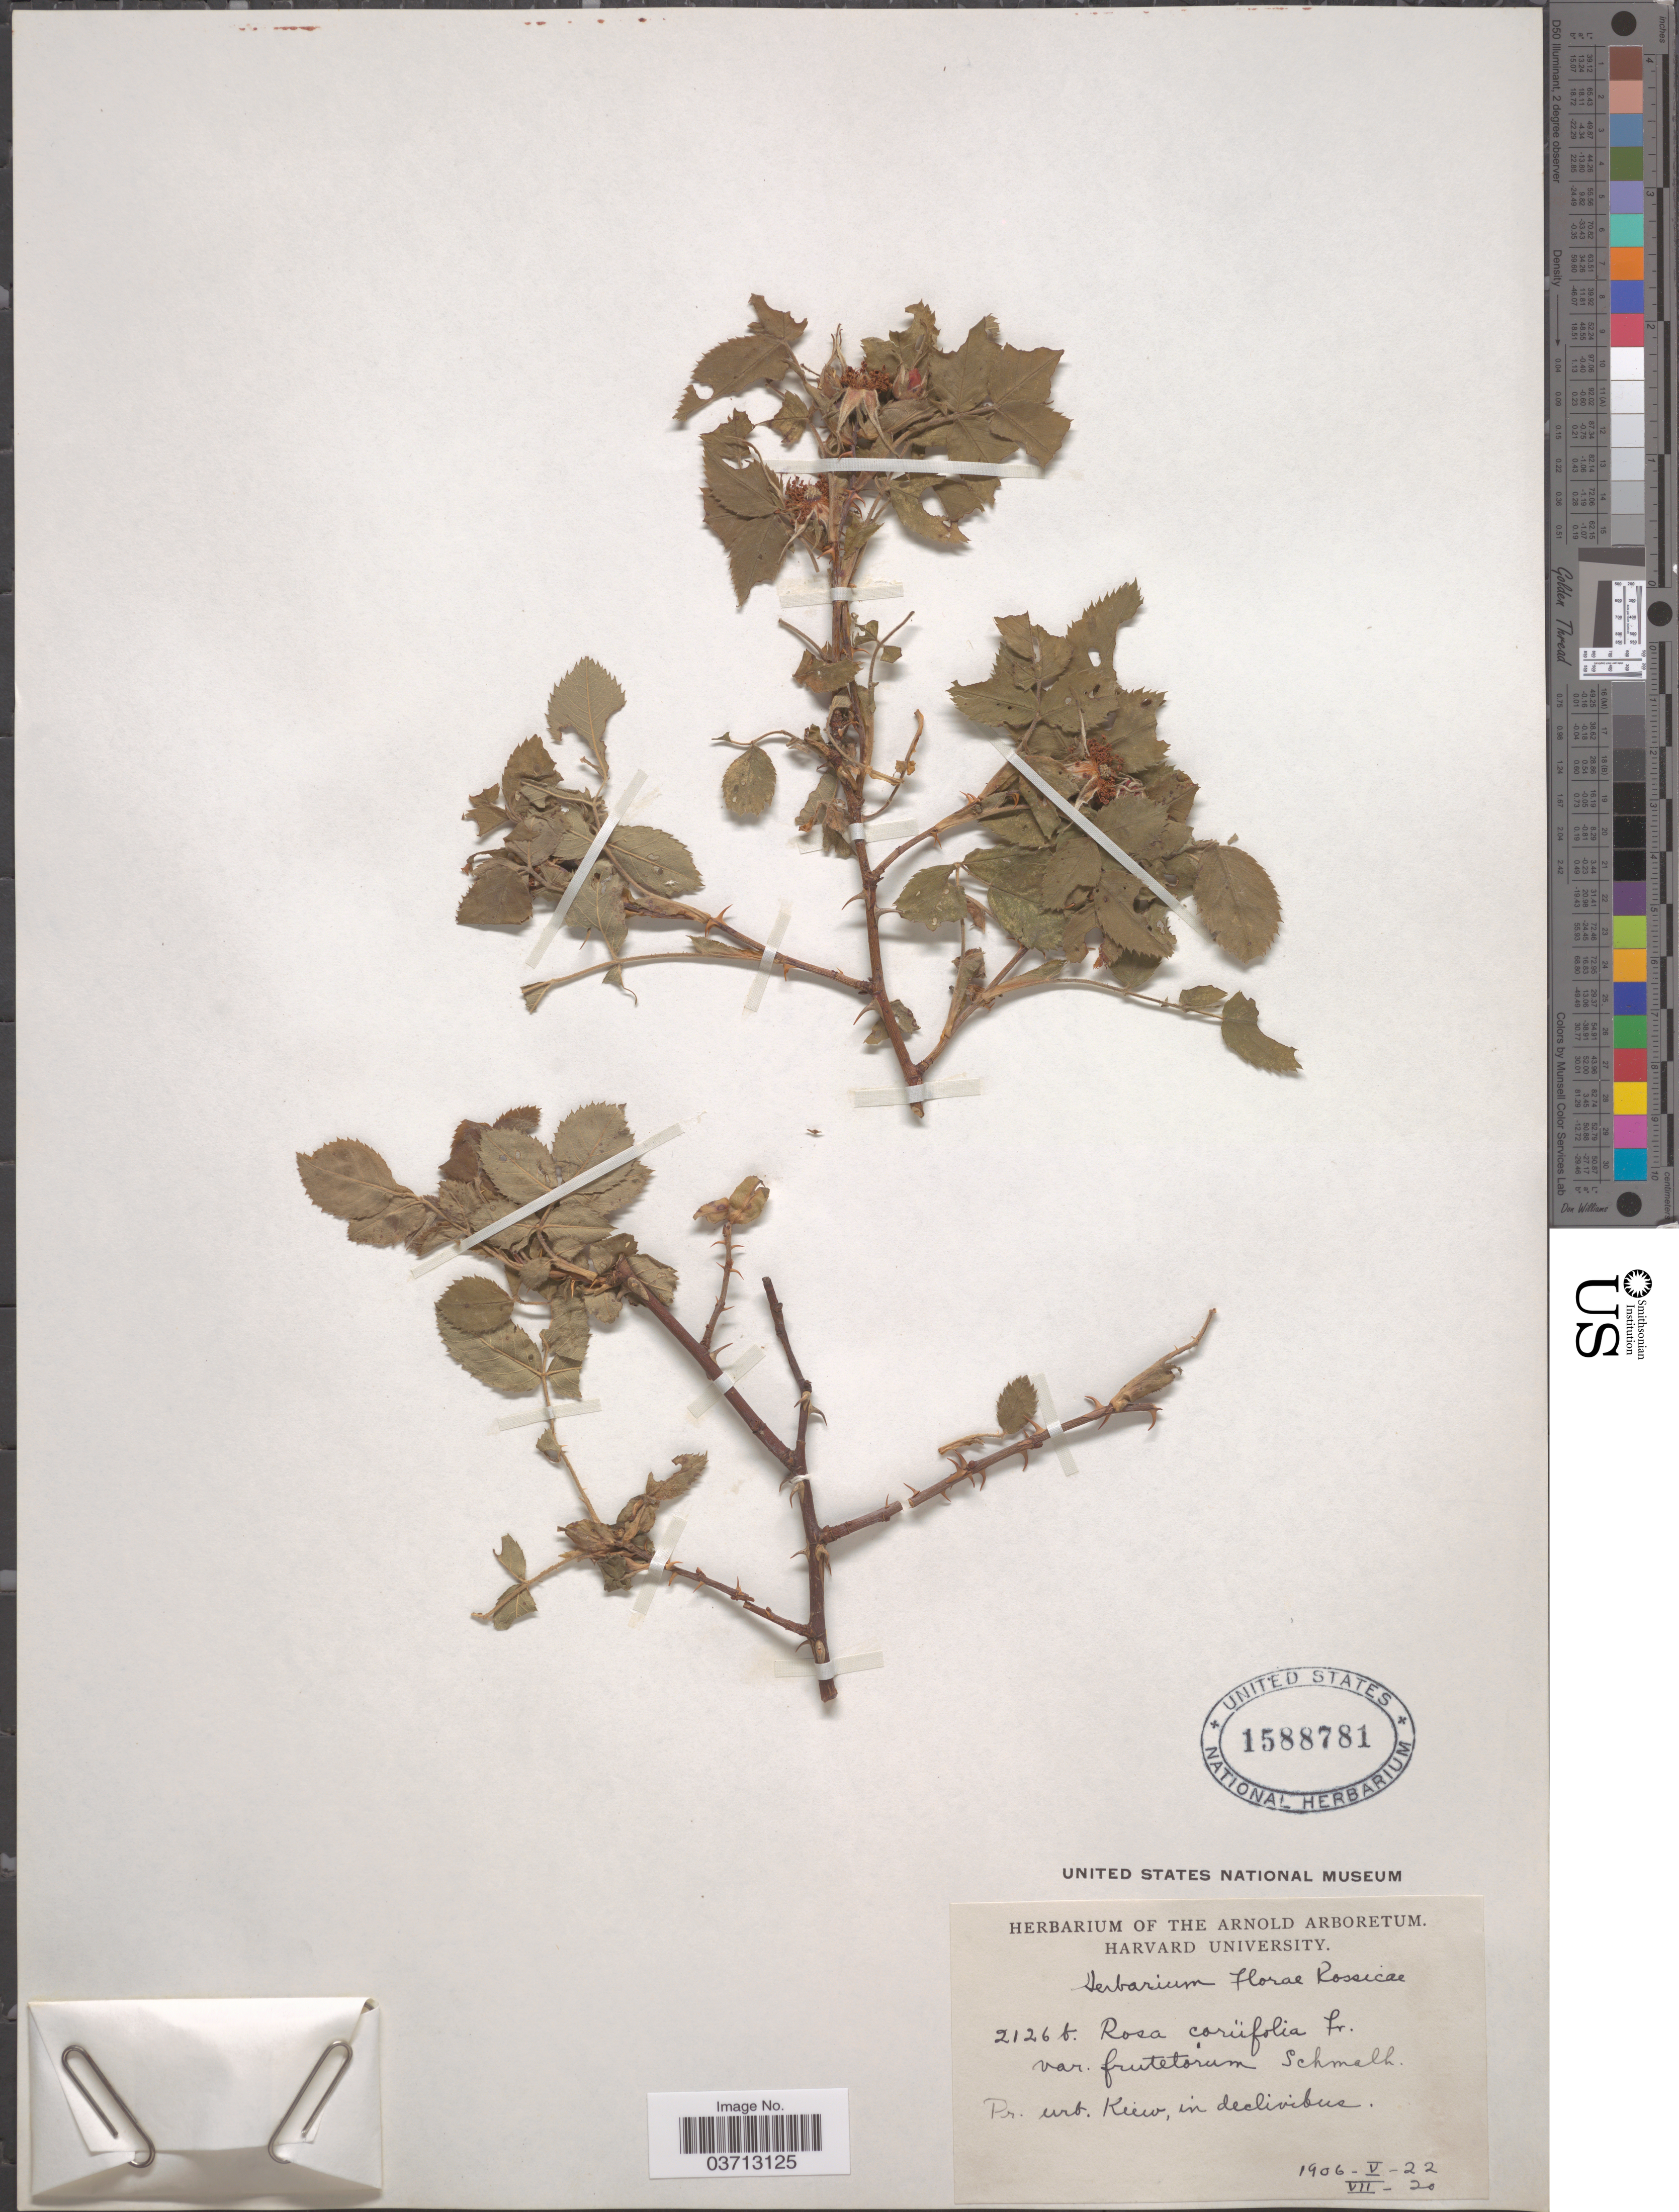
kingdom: Plantae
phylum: Tracheophyta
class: Magnoliopsida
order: Rosales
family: Rosaceae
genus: Rosa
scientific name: Rosa coriifolia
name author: Fr. a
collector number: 2126b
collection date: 1906-05-22/1906-07-20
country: Ukraine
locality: Pr. urb. Kiew, in declivibus.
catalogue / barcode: US 1588781